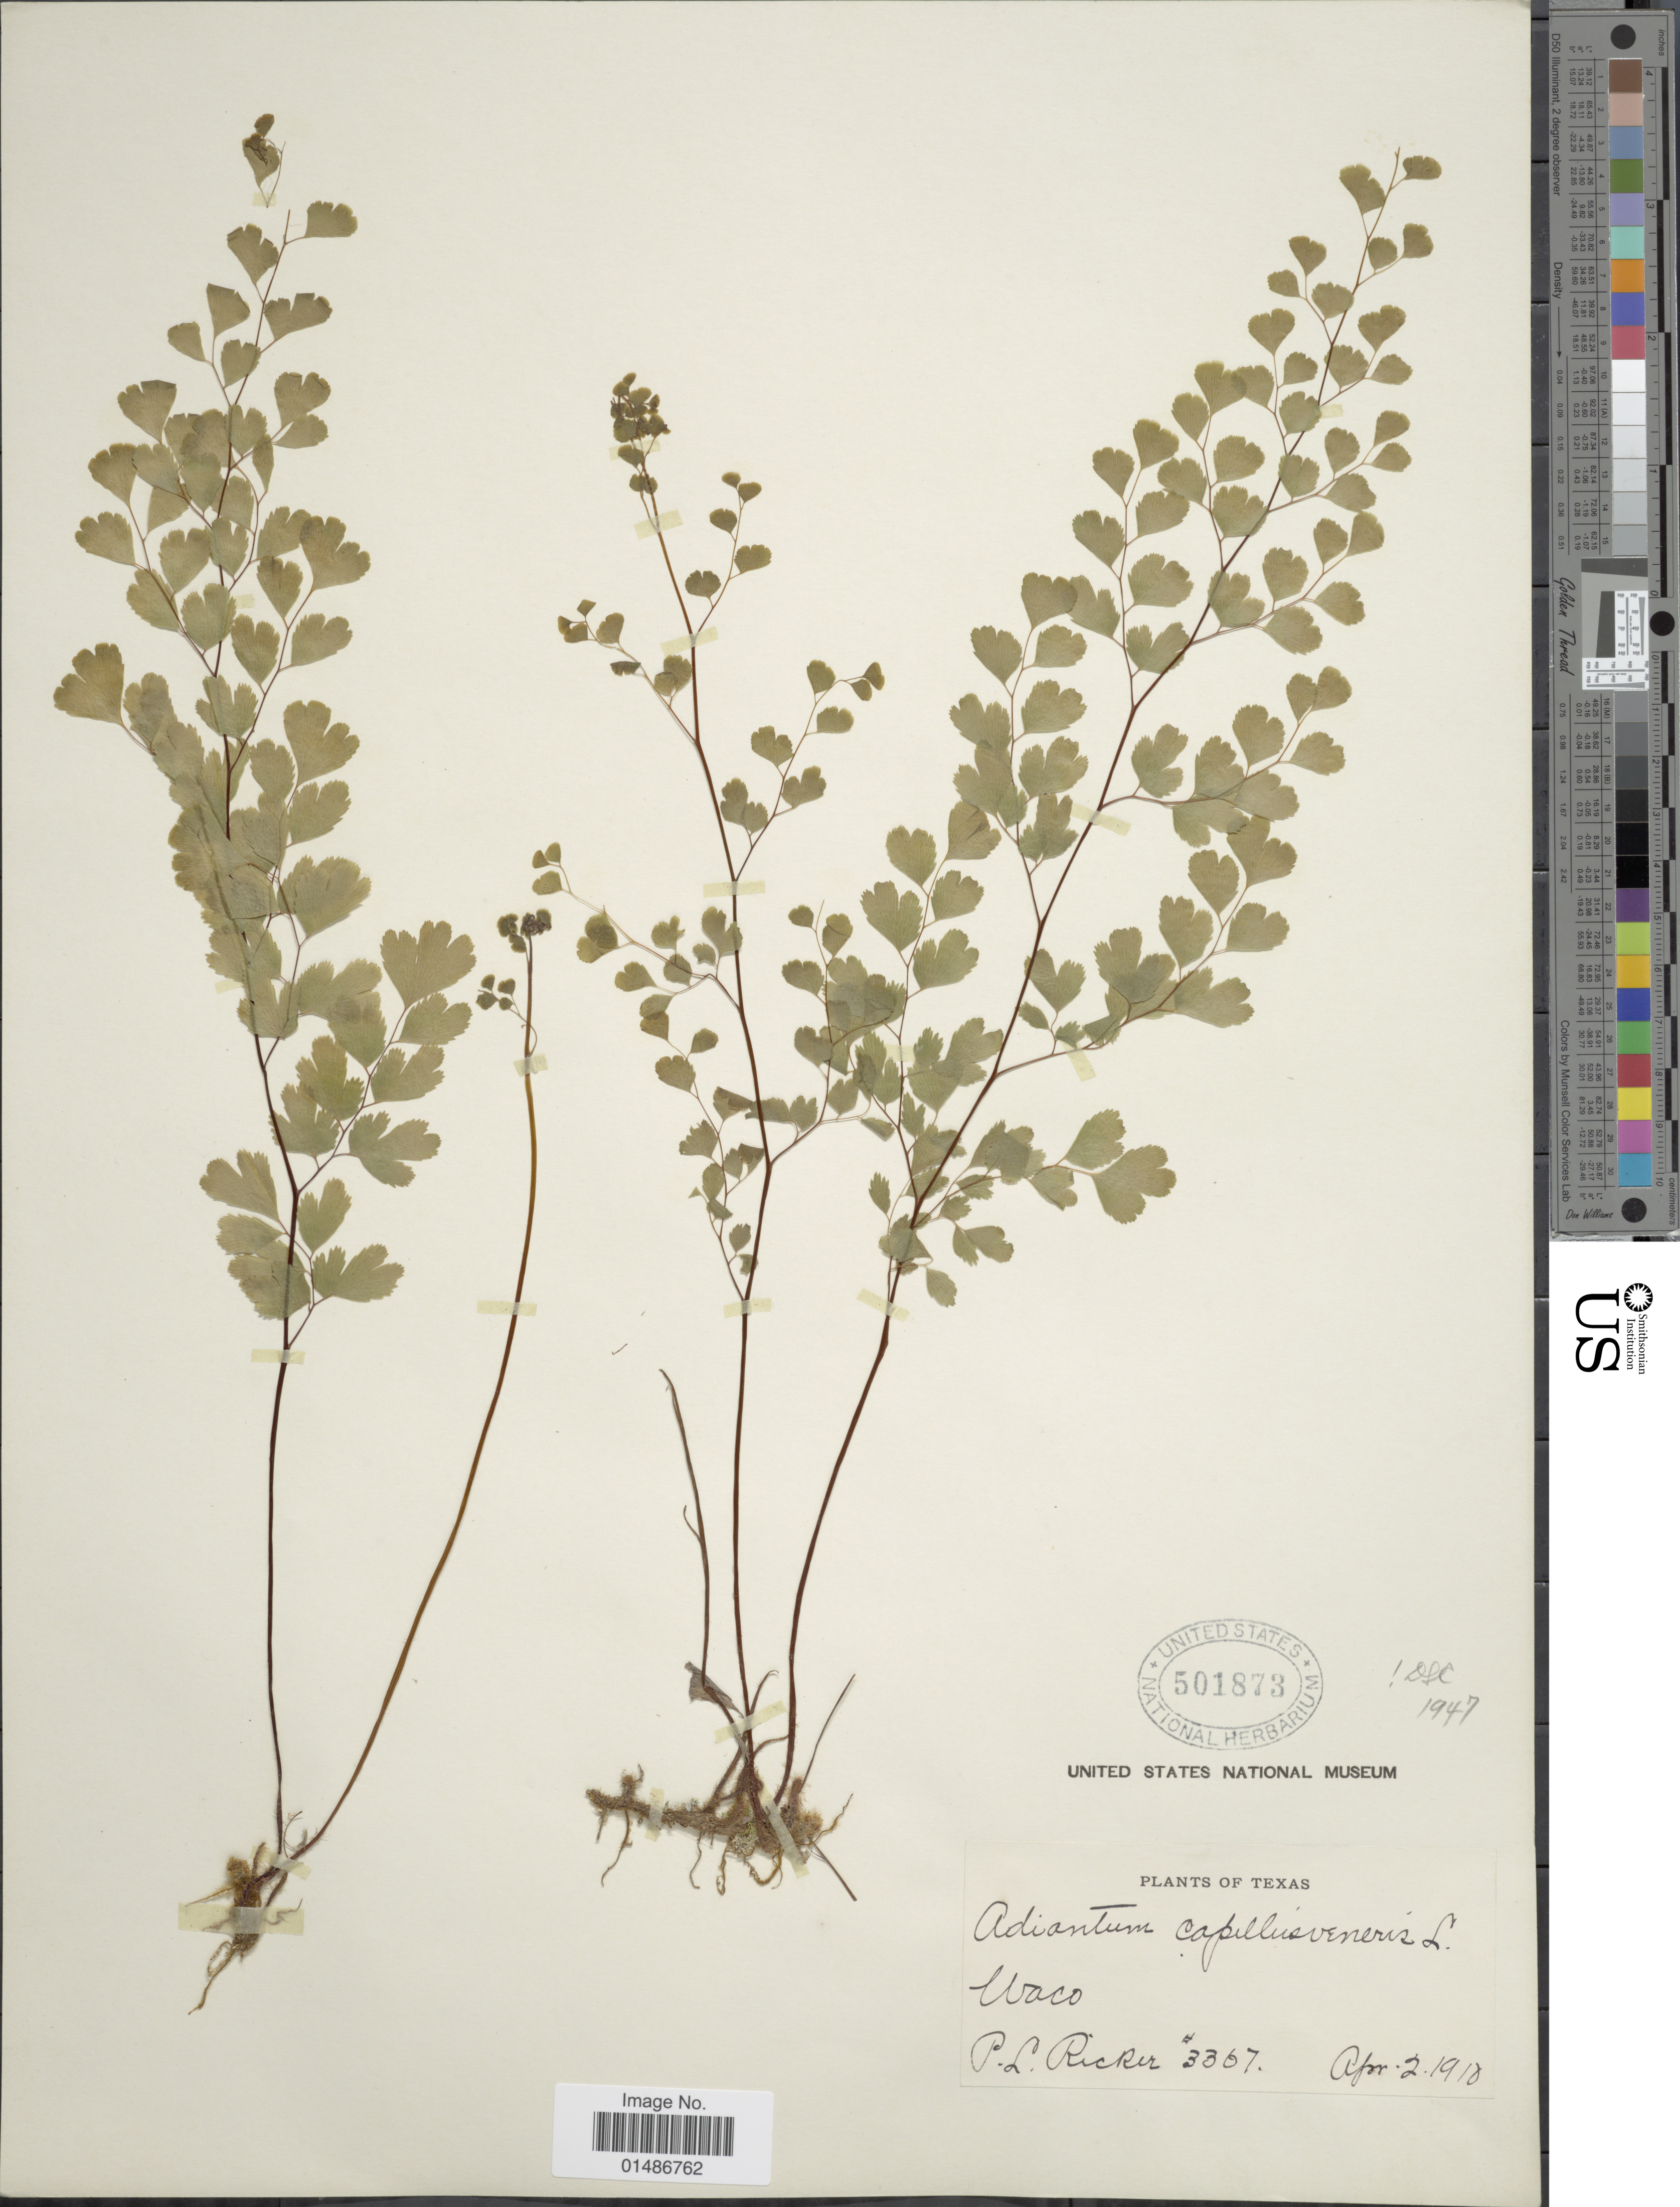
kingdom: Plantae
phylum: Tracheophyta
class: Polypodiopsida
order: Polypodiales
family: Pteridaceae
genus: Adiantum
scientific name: Adiantum capillus-veneris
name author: L.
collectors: P. Ricker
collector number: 3367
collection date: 1910-04-02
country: United States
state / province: Texas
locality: Waco.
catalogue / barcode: US 501873